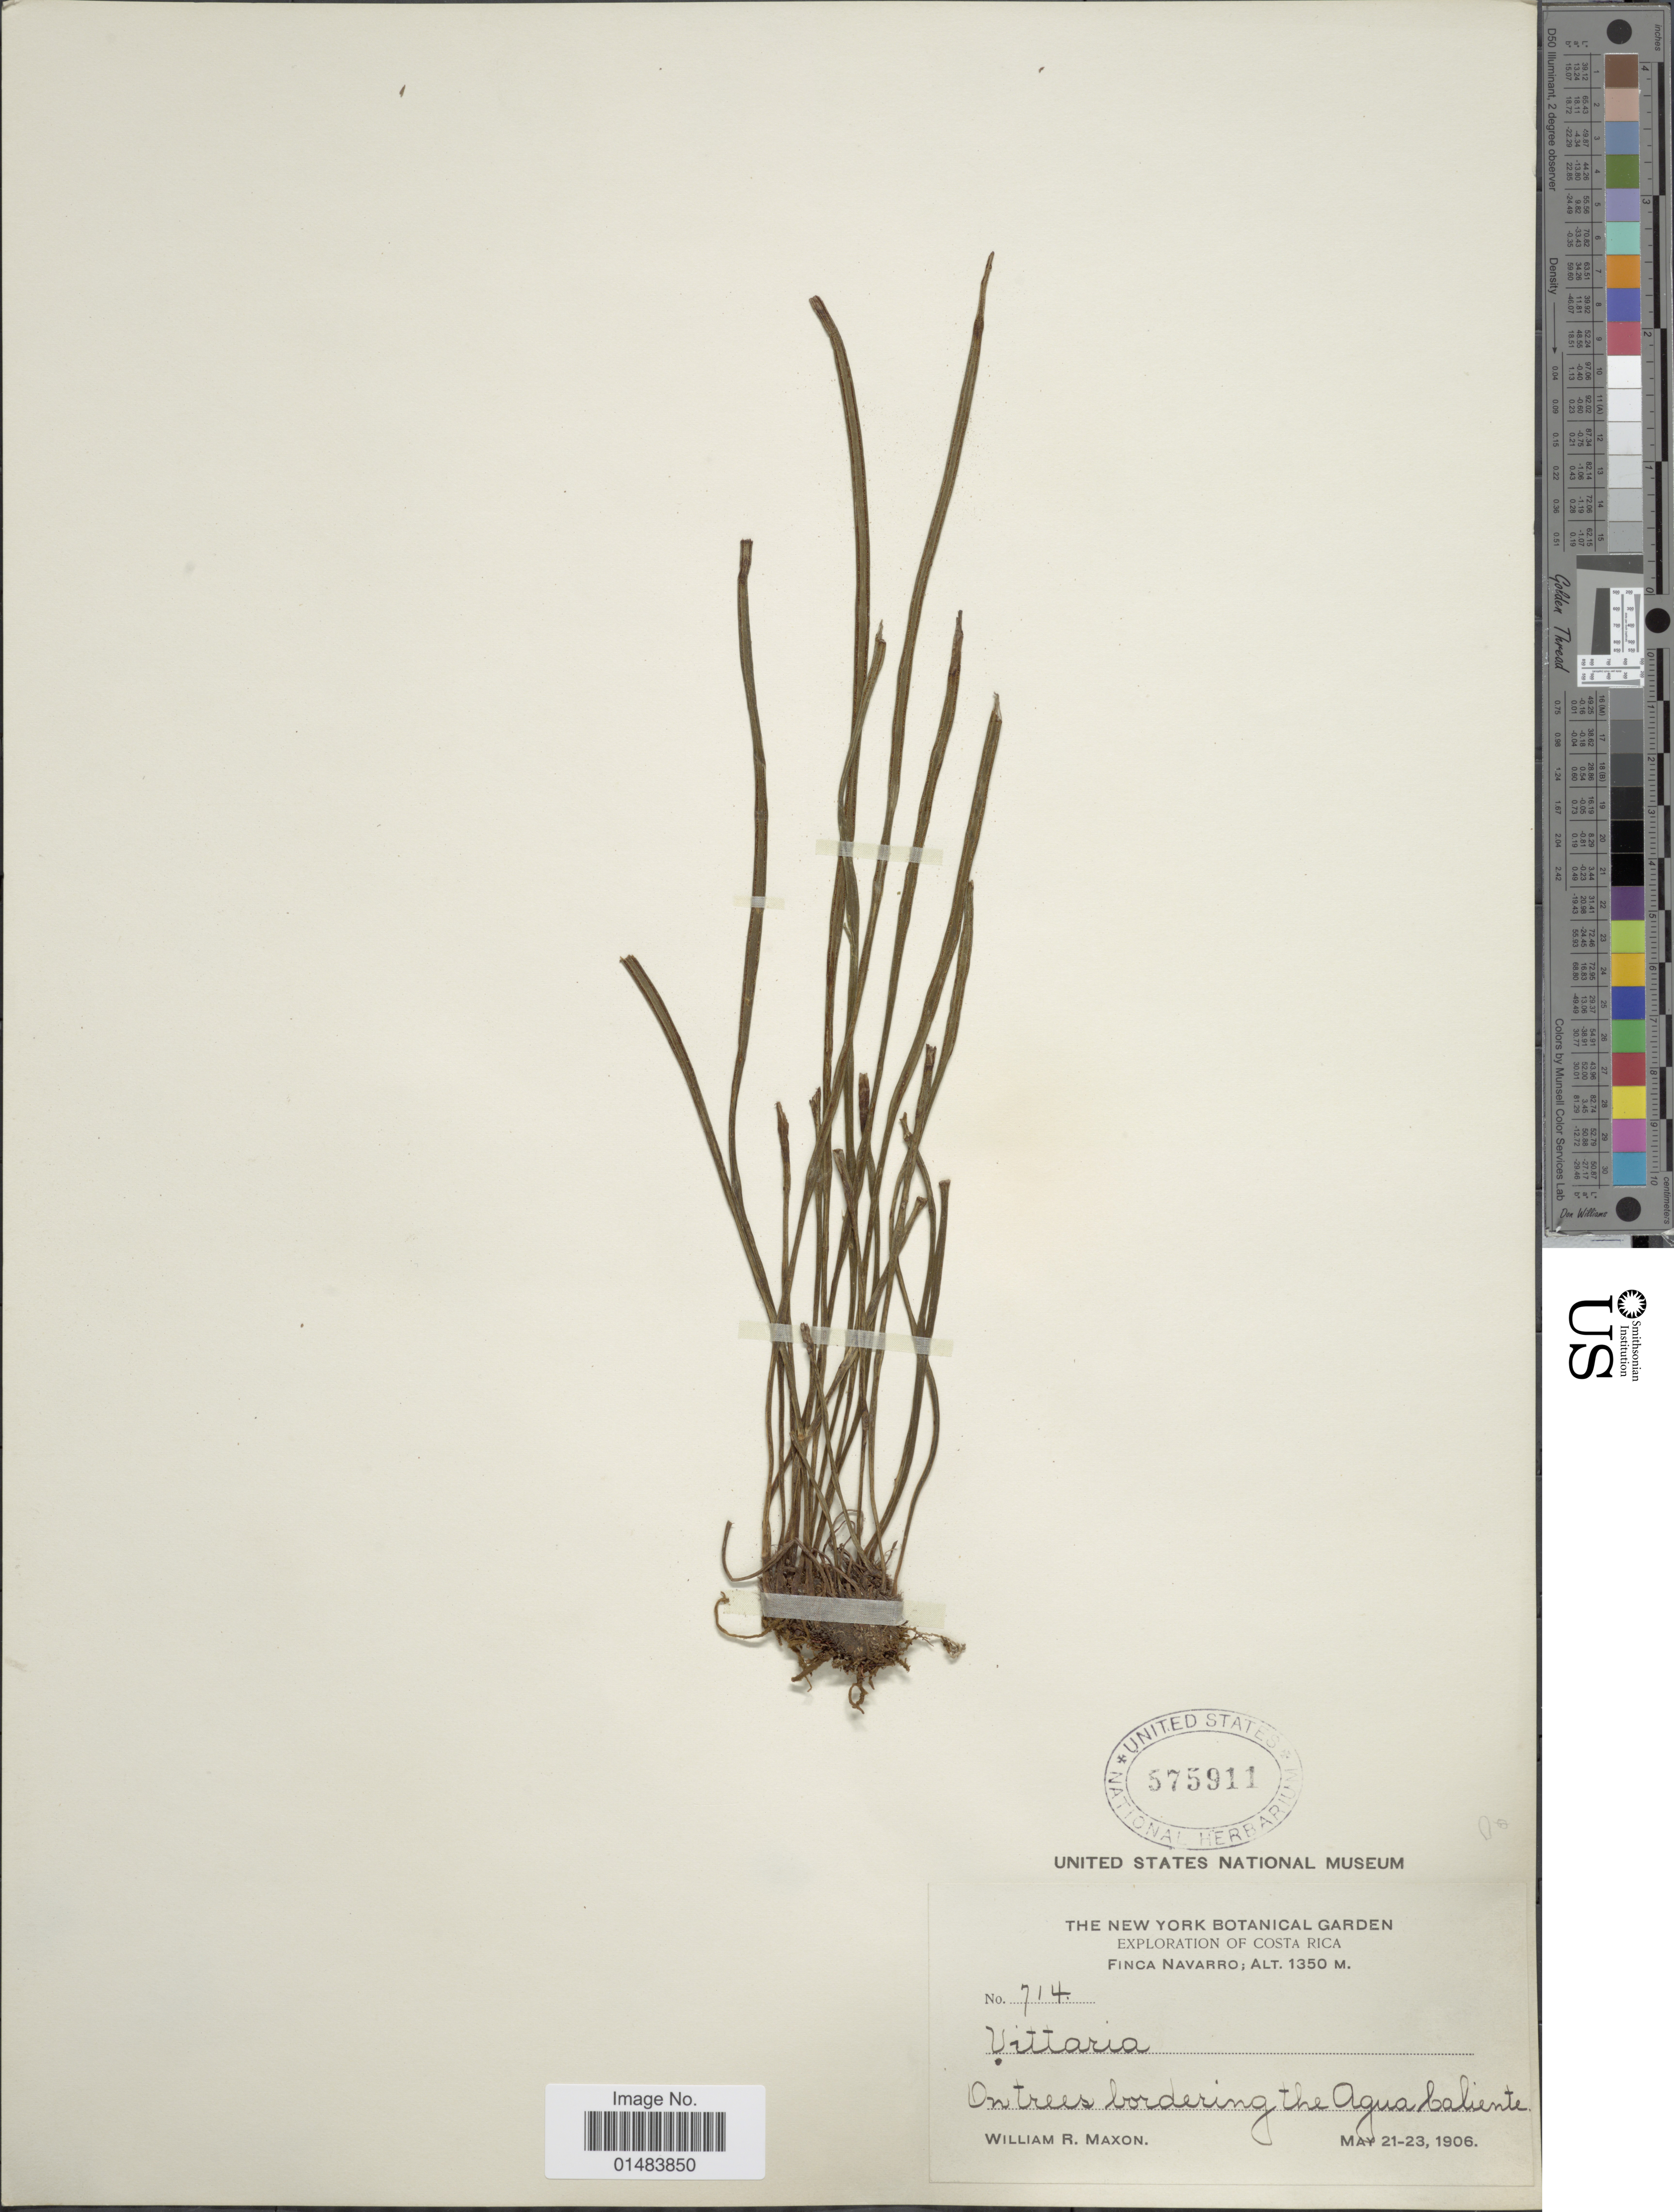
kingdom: Plantae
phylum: Tracheophyta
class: Polypodiopsida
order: Polypodiales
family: Pteridaceae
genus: Vittaria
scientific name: Vittaria sp.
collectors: W. R. Maxon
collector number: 714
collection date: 1906-05-21/1906-05-23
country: Costa Rica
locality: Finca Navarro, on trees bordering the Aguabaliente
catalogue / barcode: US 575911